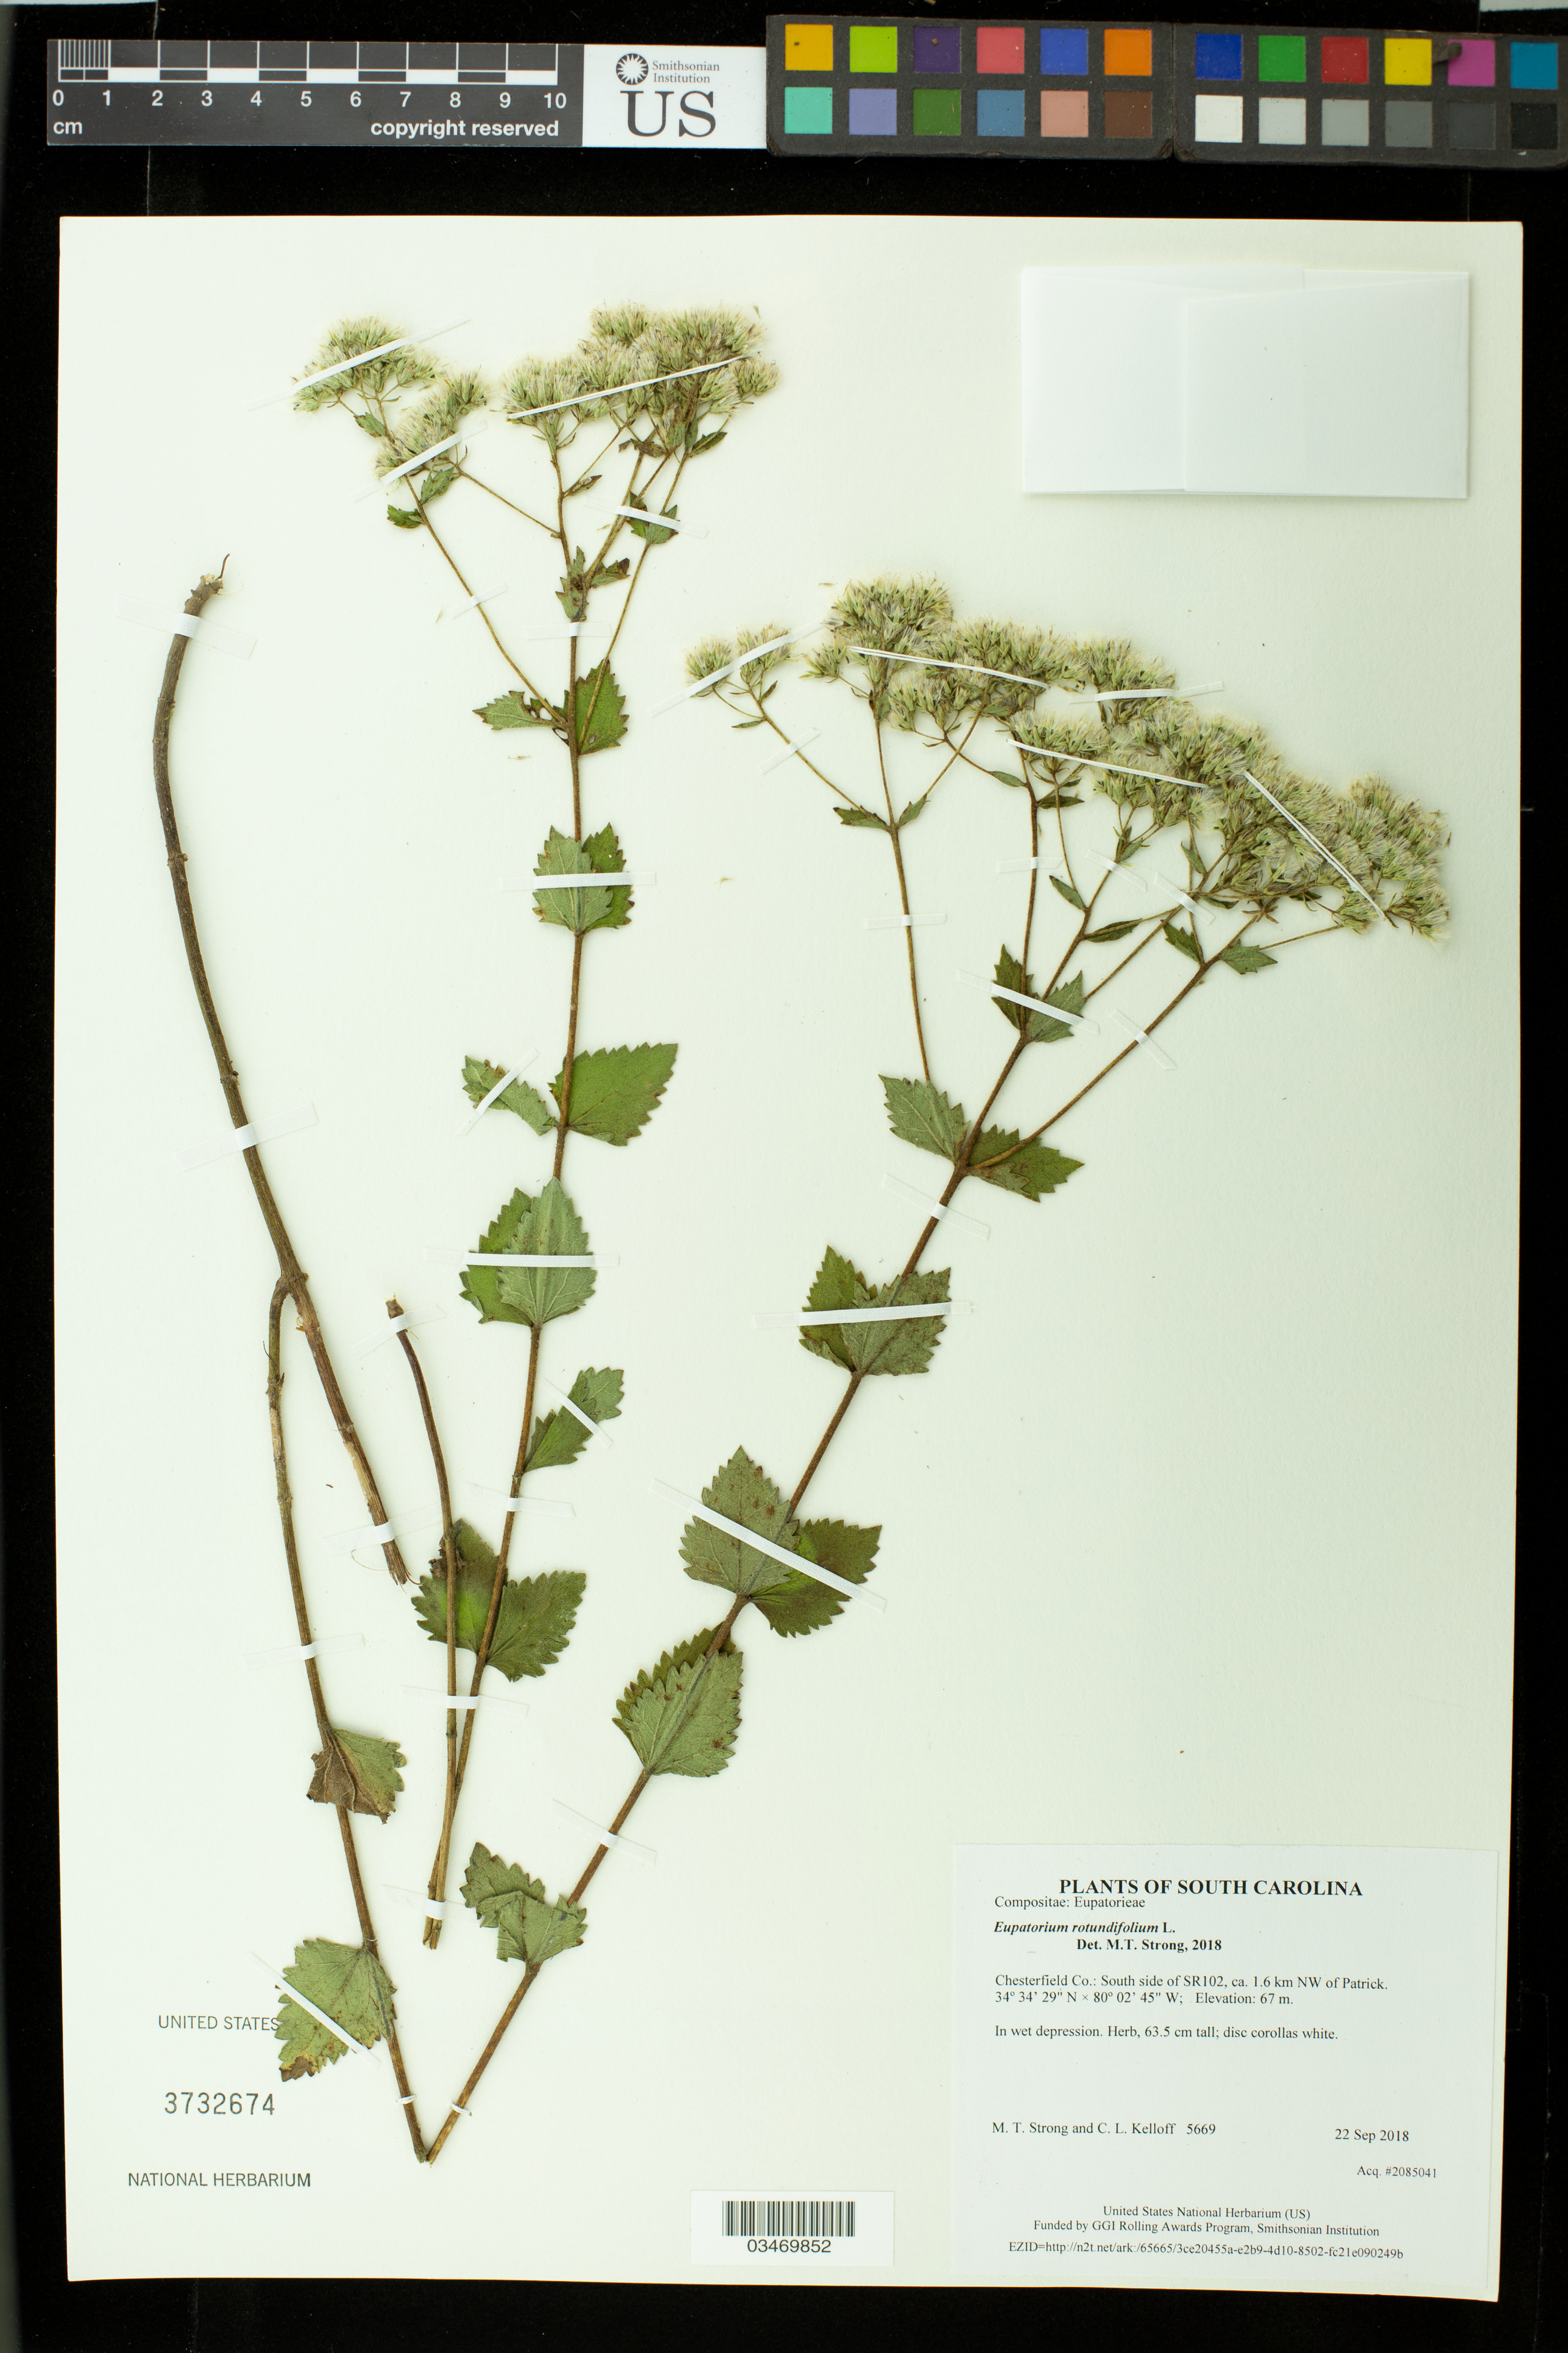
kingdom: Plantae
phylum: Tracheophyta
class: Magnoliopsida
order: Asterales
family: Asteraceae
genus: Eupatorium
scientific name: Eupatorium rotundifolium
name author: L.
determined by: Strong, M. T., (US), Smithsonian Institution - National Museum of Natural History (UNITED STATES)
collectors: M. T. Strong & C. L. Kelloff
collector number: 5669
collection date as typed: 22 Sep 2018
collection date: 2018-09-22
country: United States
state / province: South Carolina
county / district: Chesterfield Co.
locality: South side of SR102, ca. 1.6 km NW of Patrick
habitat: In wet depression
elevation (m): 67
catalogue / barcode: US 3732674